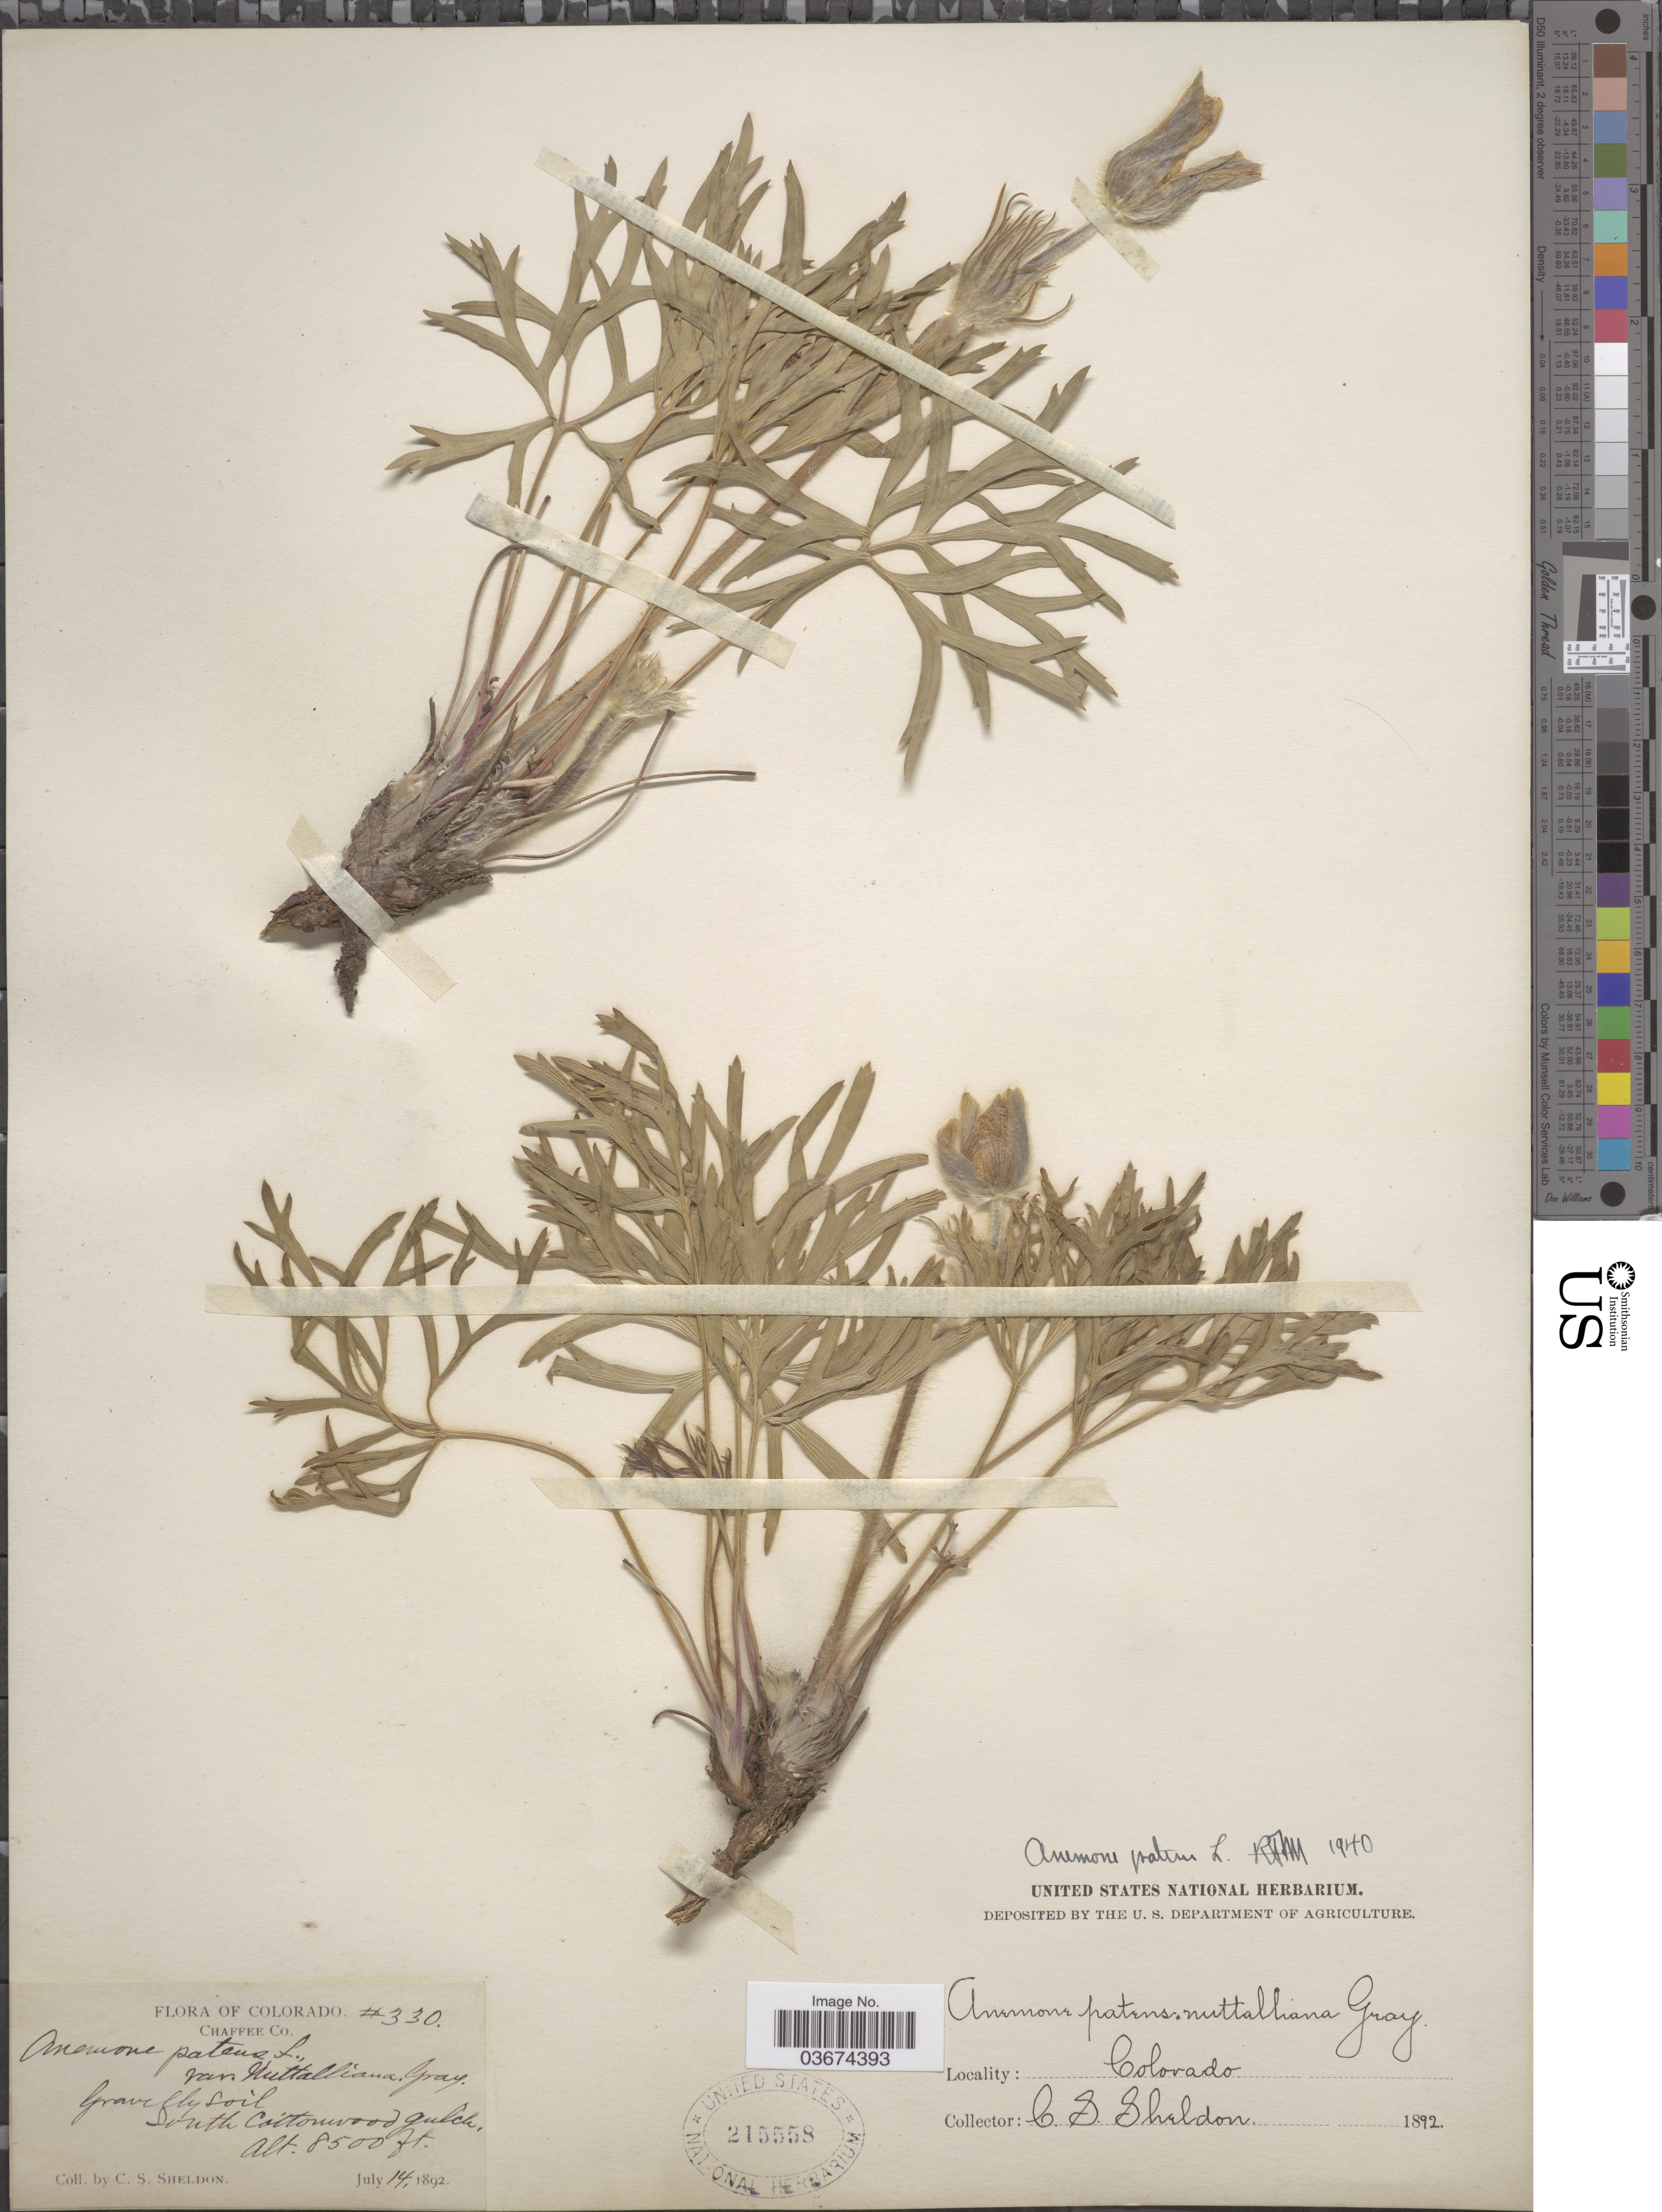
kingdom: Plantae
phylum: Tracheophyta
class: Magnoliopsida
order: Ranunculales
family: Ranunculaceae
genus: Pulsatilla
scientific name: Pulsatilla nuttalliana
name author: (DC.) Bercht. & J. Presl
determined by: Strong, Mark T., (BOT), Smithsonian Institution - National Museum of Natural History (UNITED STATES)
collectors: C. S. Sheldon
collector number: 330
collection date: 1892-07-14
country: United States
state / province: Colorado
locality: Chaffee Co. South Cottonwood gulch.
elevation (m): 2591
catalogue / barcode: US 215558